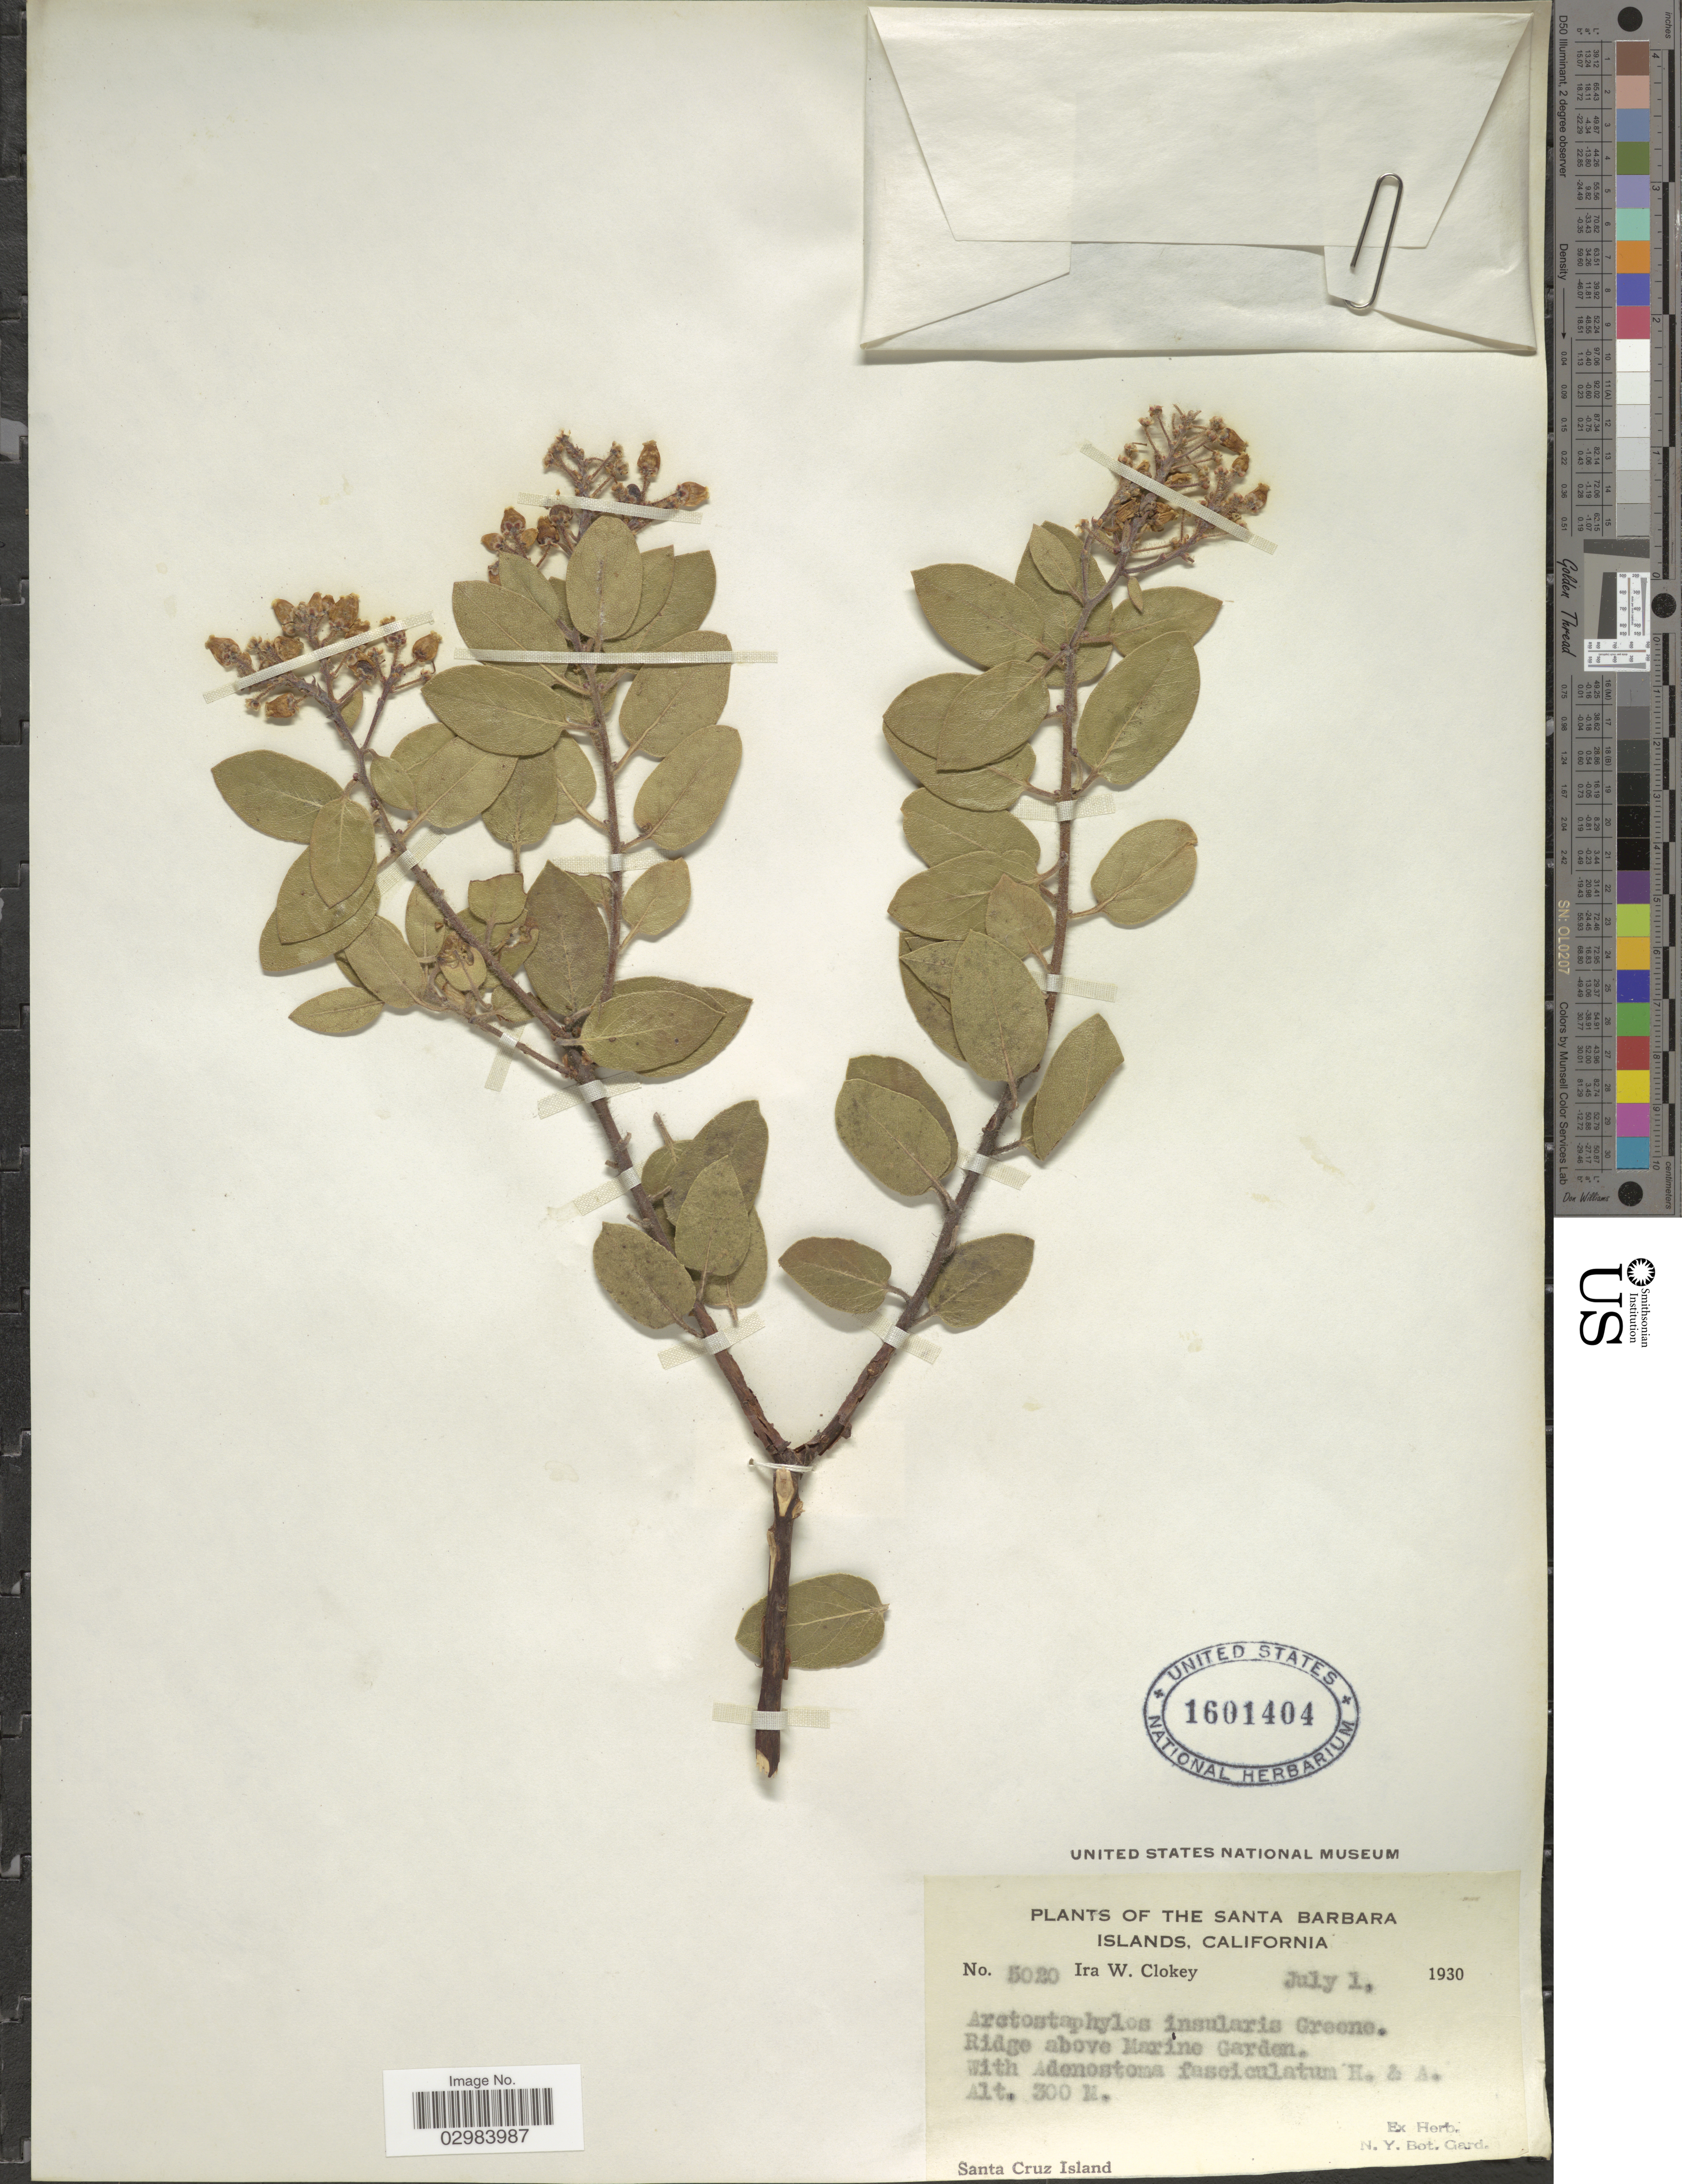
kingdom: Plantae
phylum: Tracheophyta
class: Magnoliopsida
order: Ericales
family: Ericaceae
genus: Arctostaphylos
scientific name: Arctostaphylos insularis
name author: Greene ex Parry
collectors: I. W. Clokey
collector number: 5020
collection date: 1930-07-01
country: United States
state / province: California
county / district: Santa Barbara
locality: The Santa Barbara Islands, Ridge above Marine Garden, Santa Cruz Island.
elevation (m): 300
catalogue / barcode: US 1601404